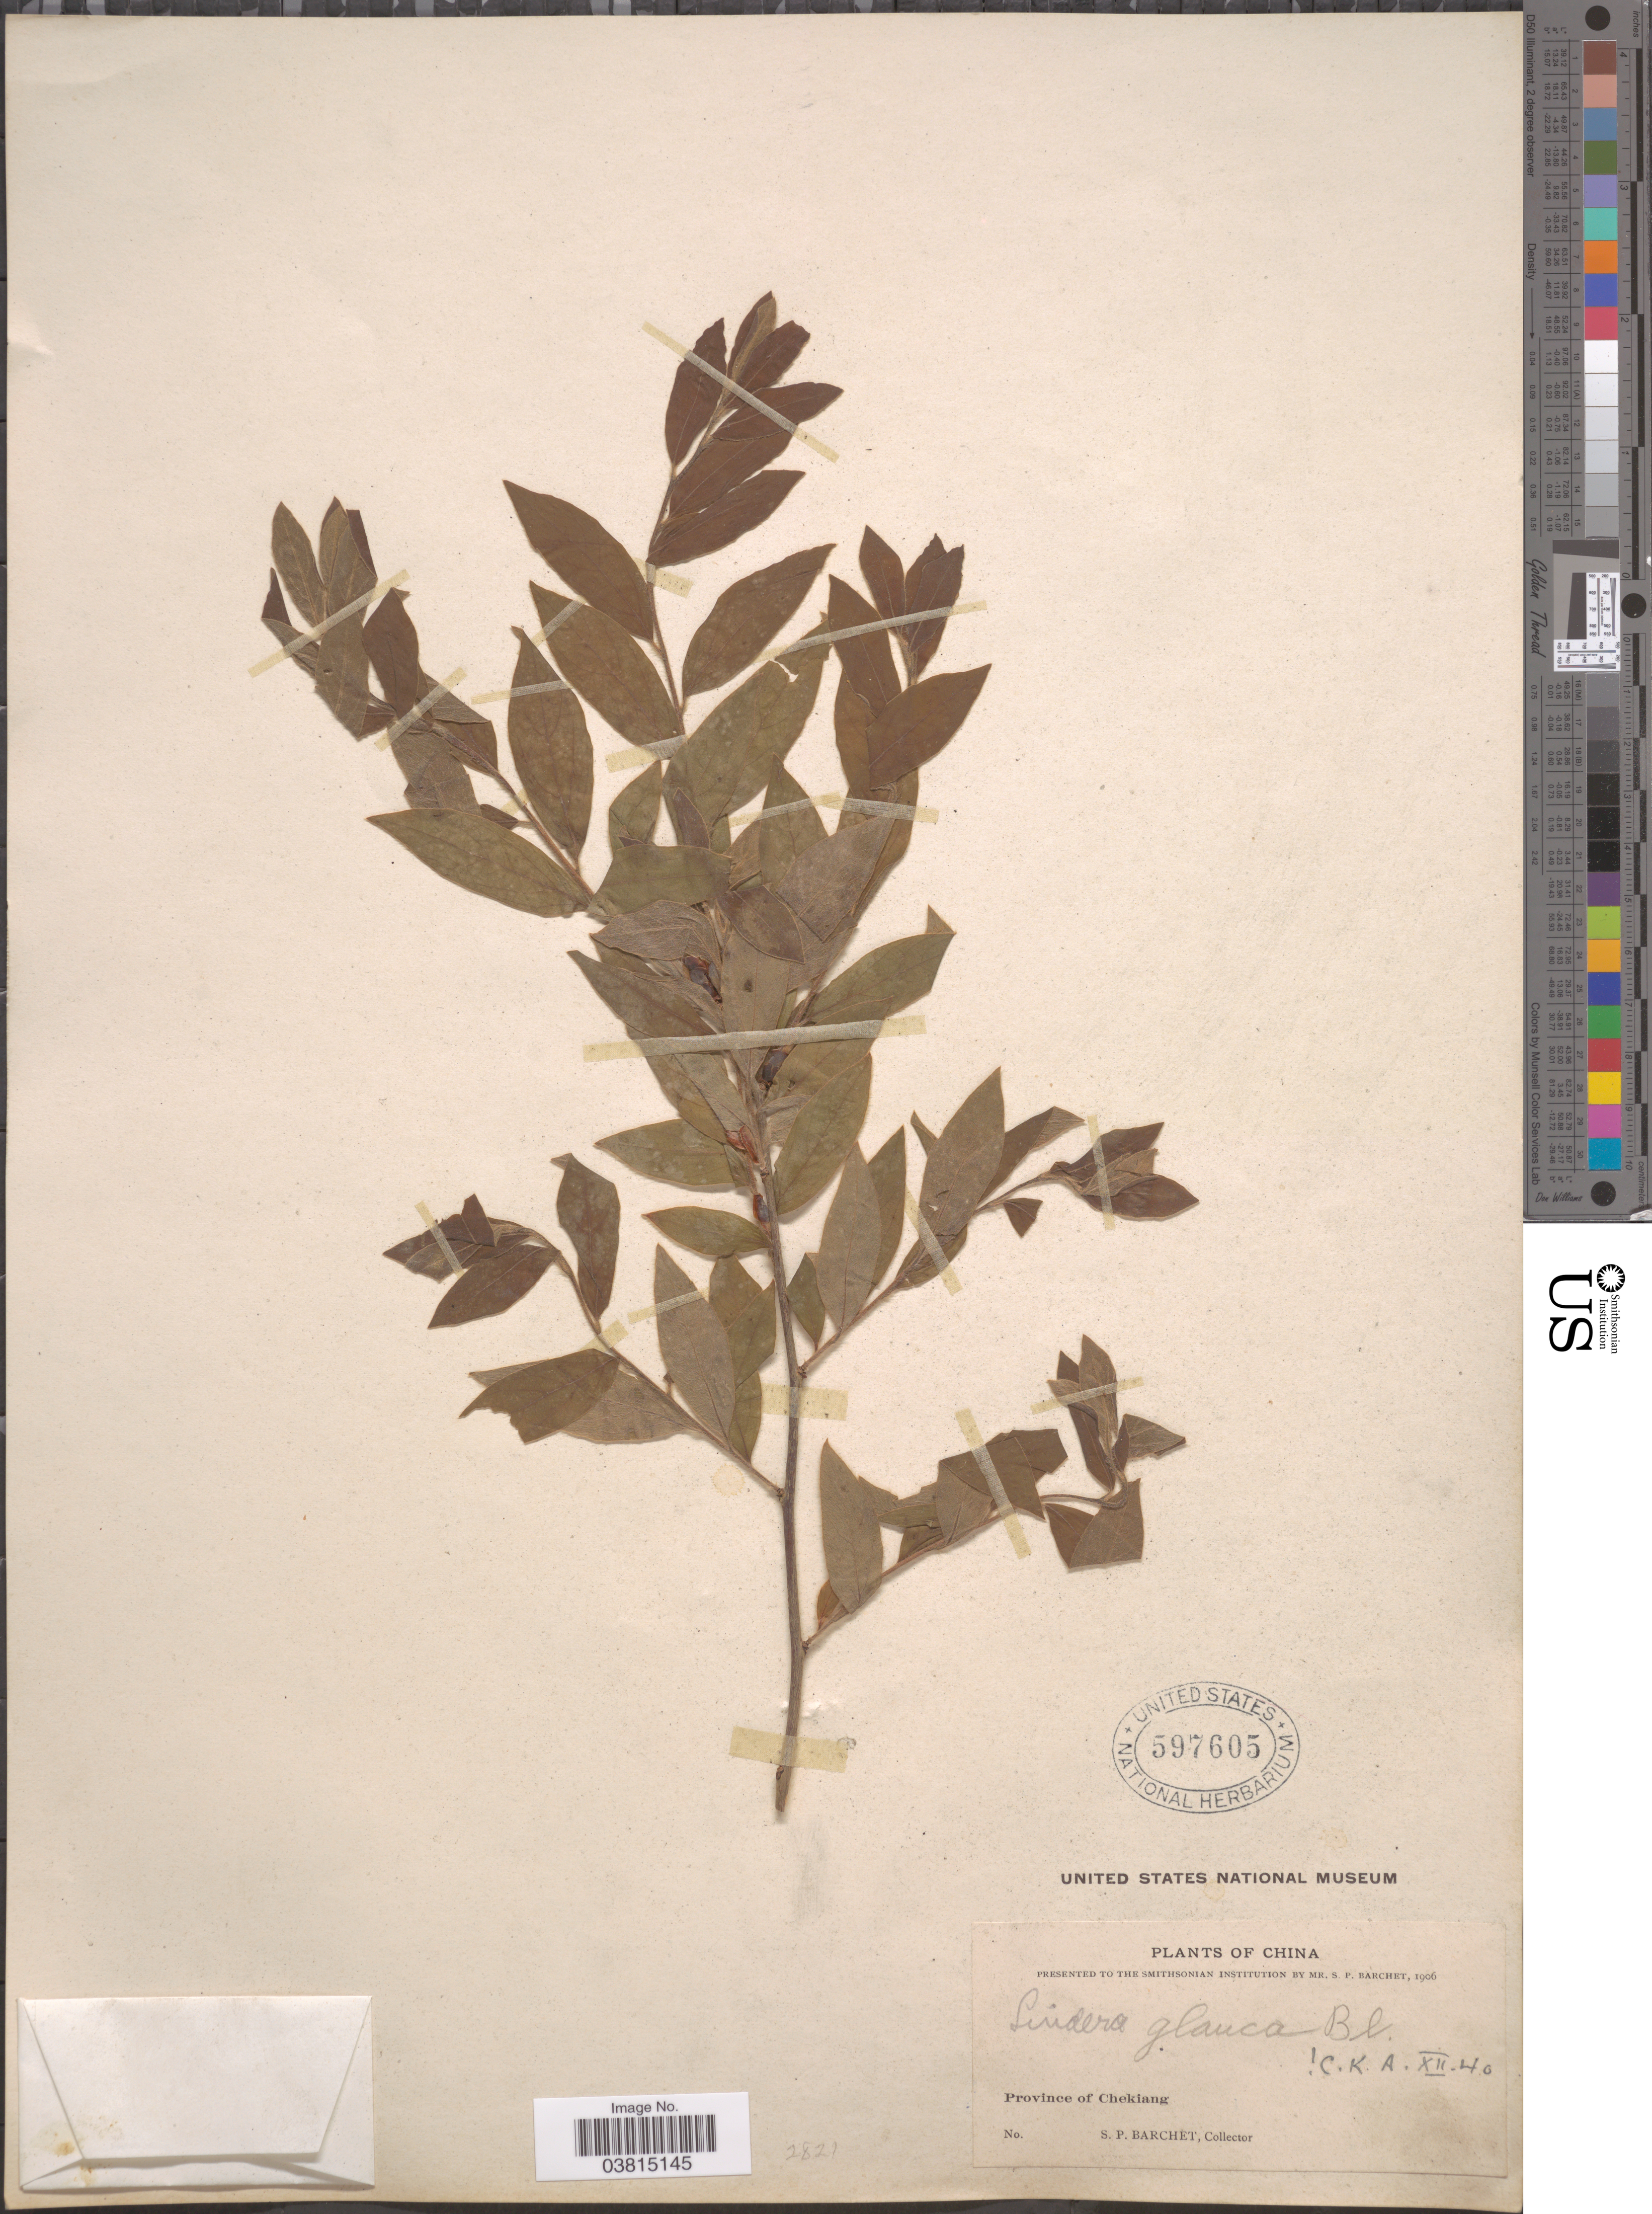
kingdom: Plantae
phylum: Tracheophyta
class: Magnoliopsida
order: Laurales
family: Lauraceae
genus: Lindera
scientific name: Lindera glauca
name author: (Siebold & Zucc.) Blume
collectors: S. P. Barchet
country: China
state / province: Zhejiang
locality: Province of Chekiang.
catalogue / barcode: US 597605